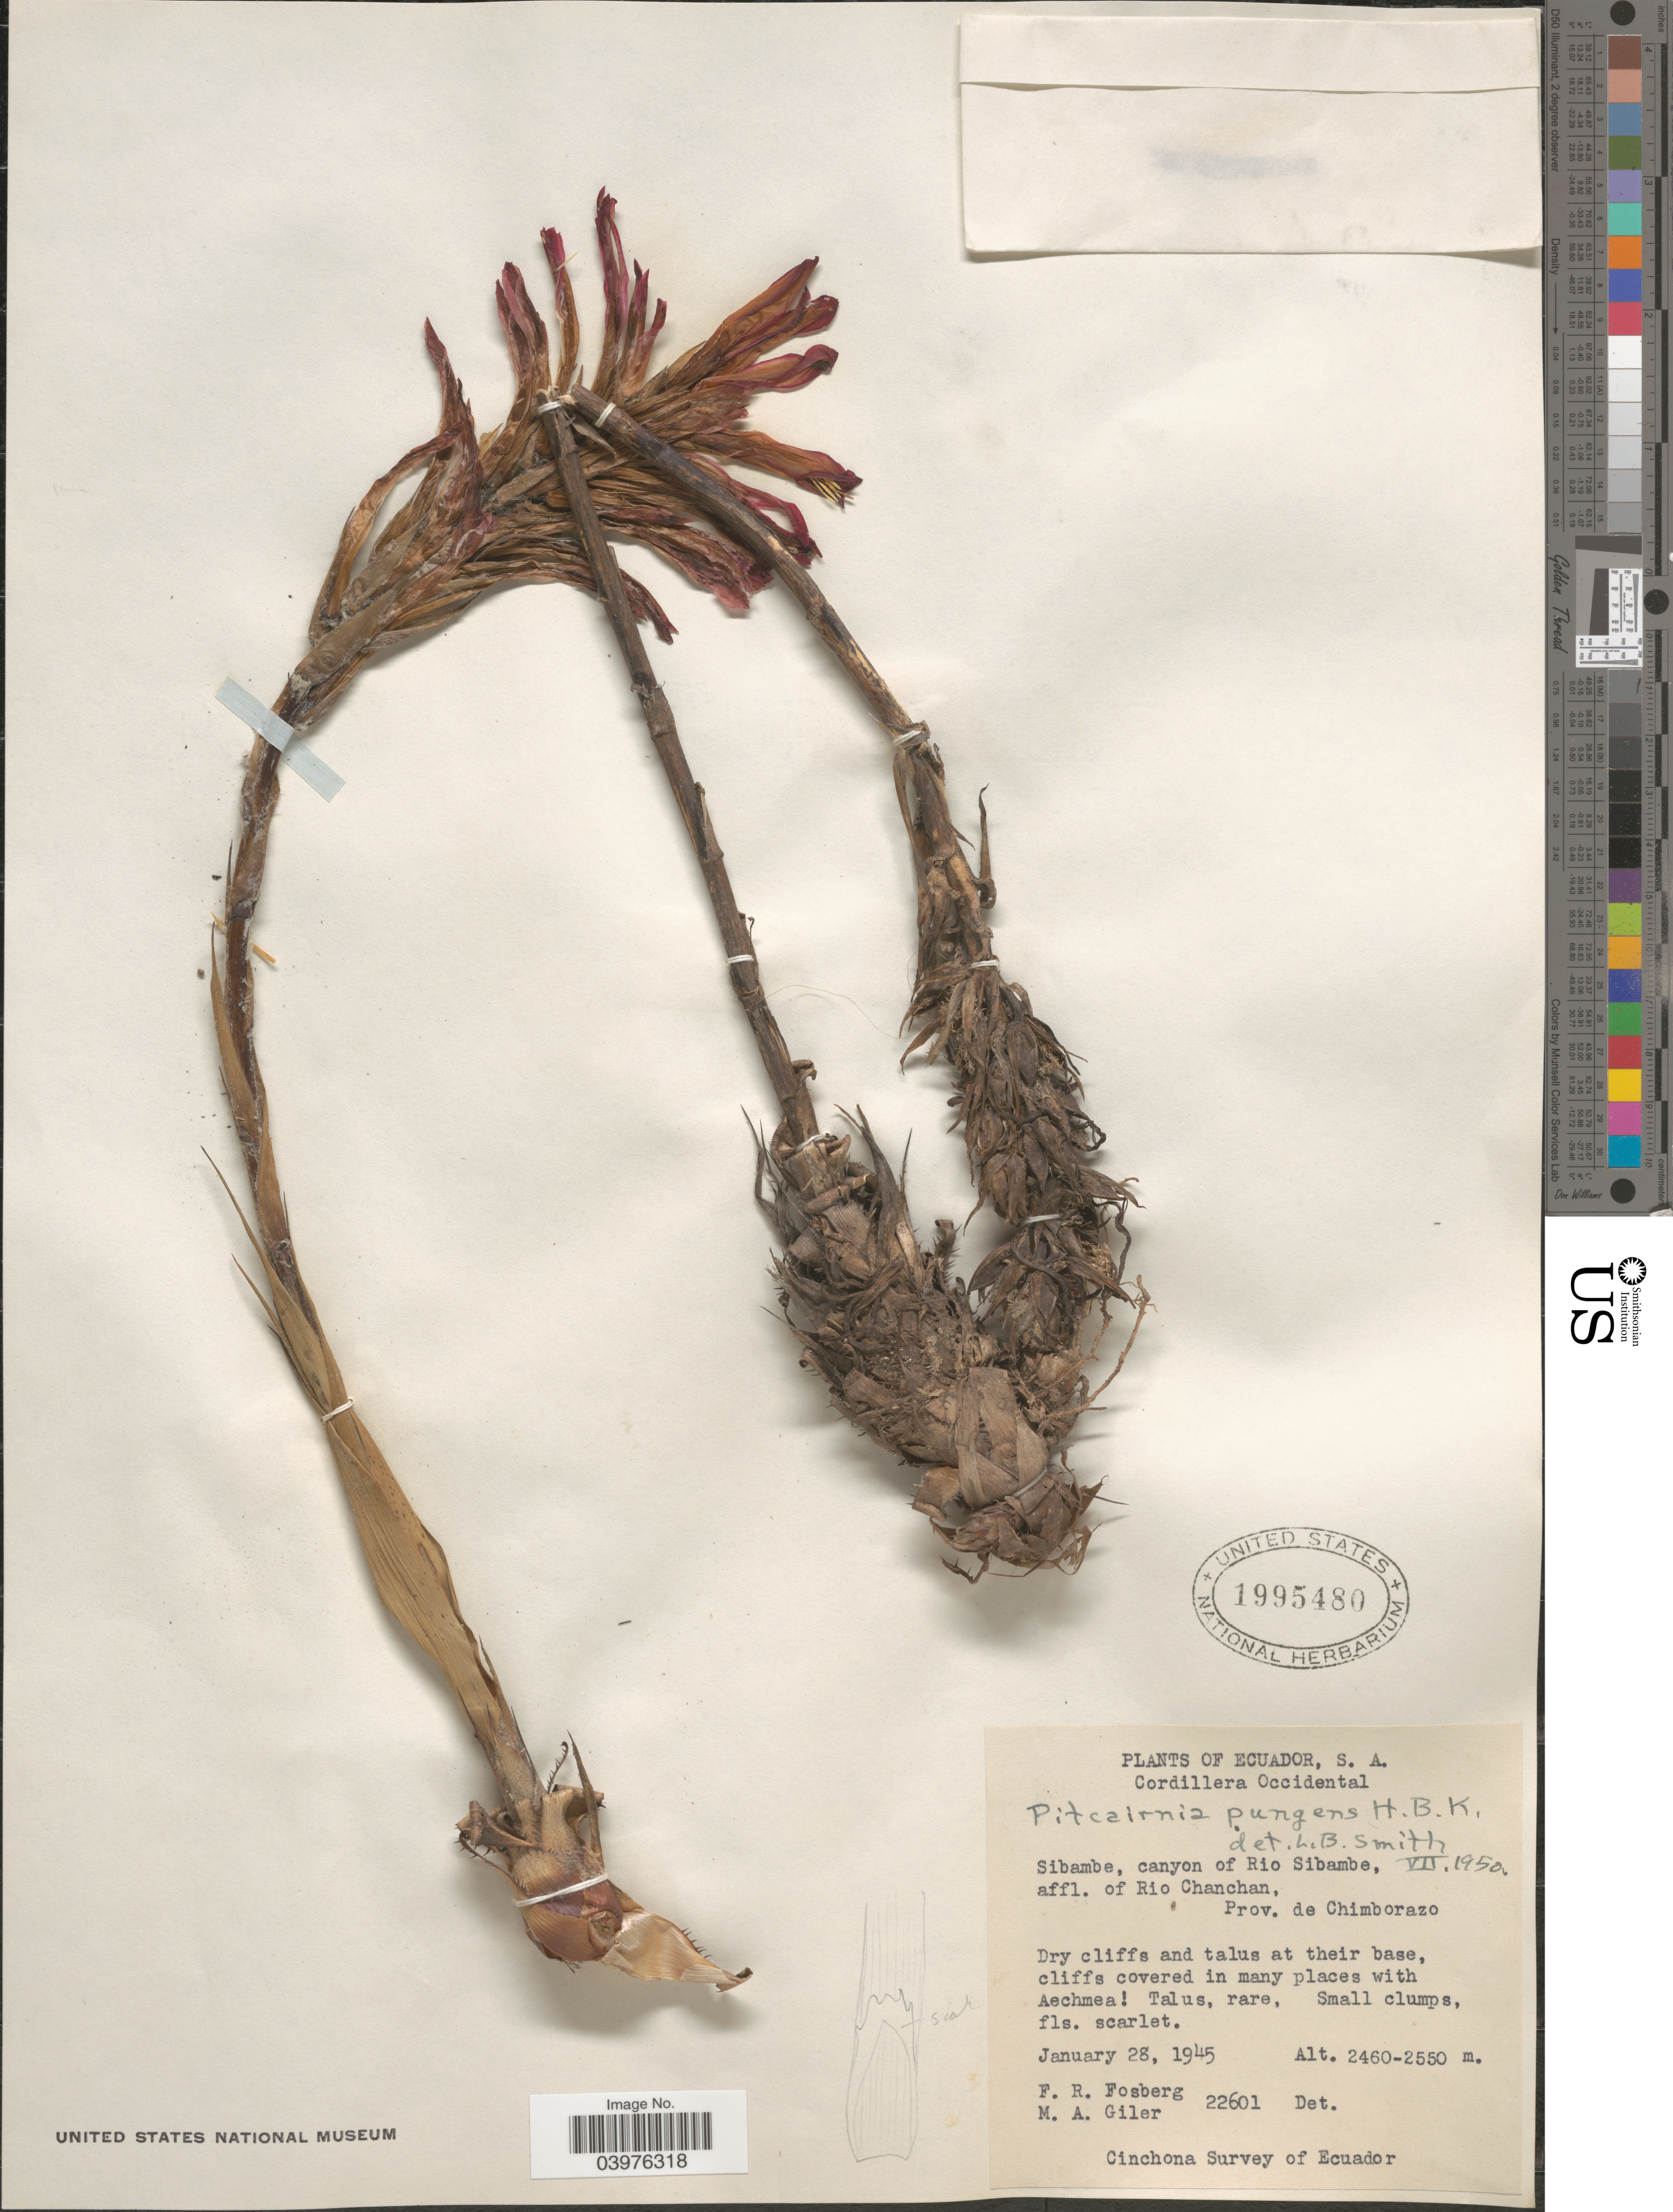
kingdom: Plantae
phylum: Tracheophyta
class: Liliopsida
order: Poales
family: Bromeliaceae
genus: Pitcairnia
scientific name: Pitcairnia pavonii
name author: (Mez) Mez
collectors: F. R. Fosberg & M. Giler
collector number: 22601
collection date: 1945-01-28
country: Ecuador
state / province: Chimborazo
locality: Cordillera Occidental. Sibambe, canyon of Rio Sibambe, affl. of Rio Chanchan.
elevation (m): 2460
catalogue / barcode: US 1995480